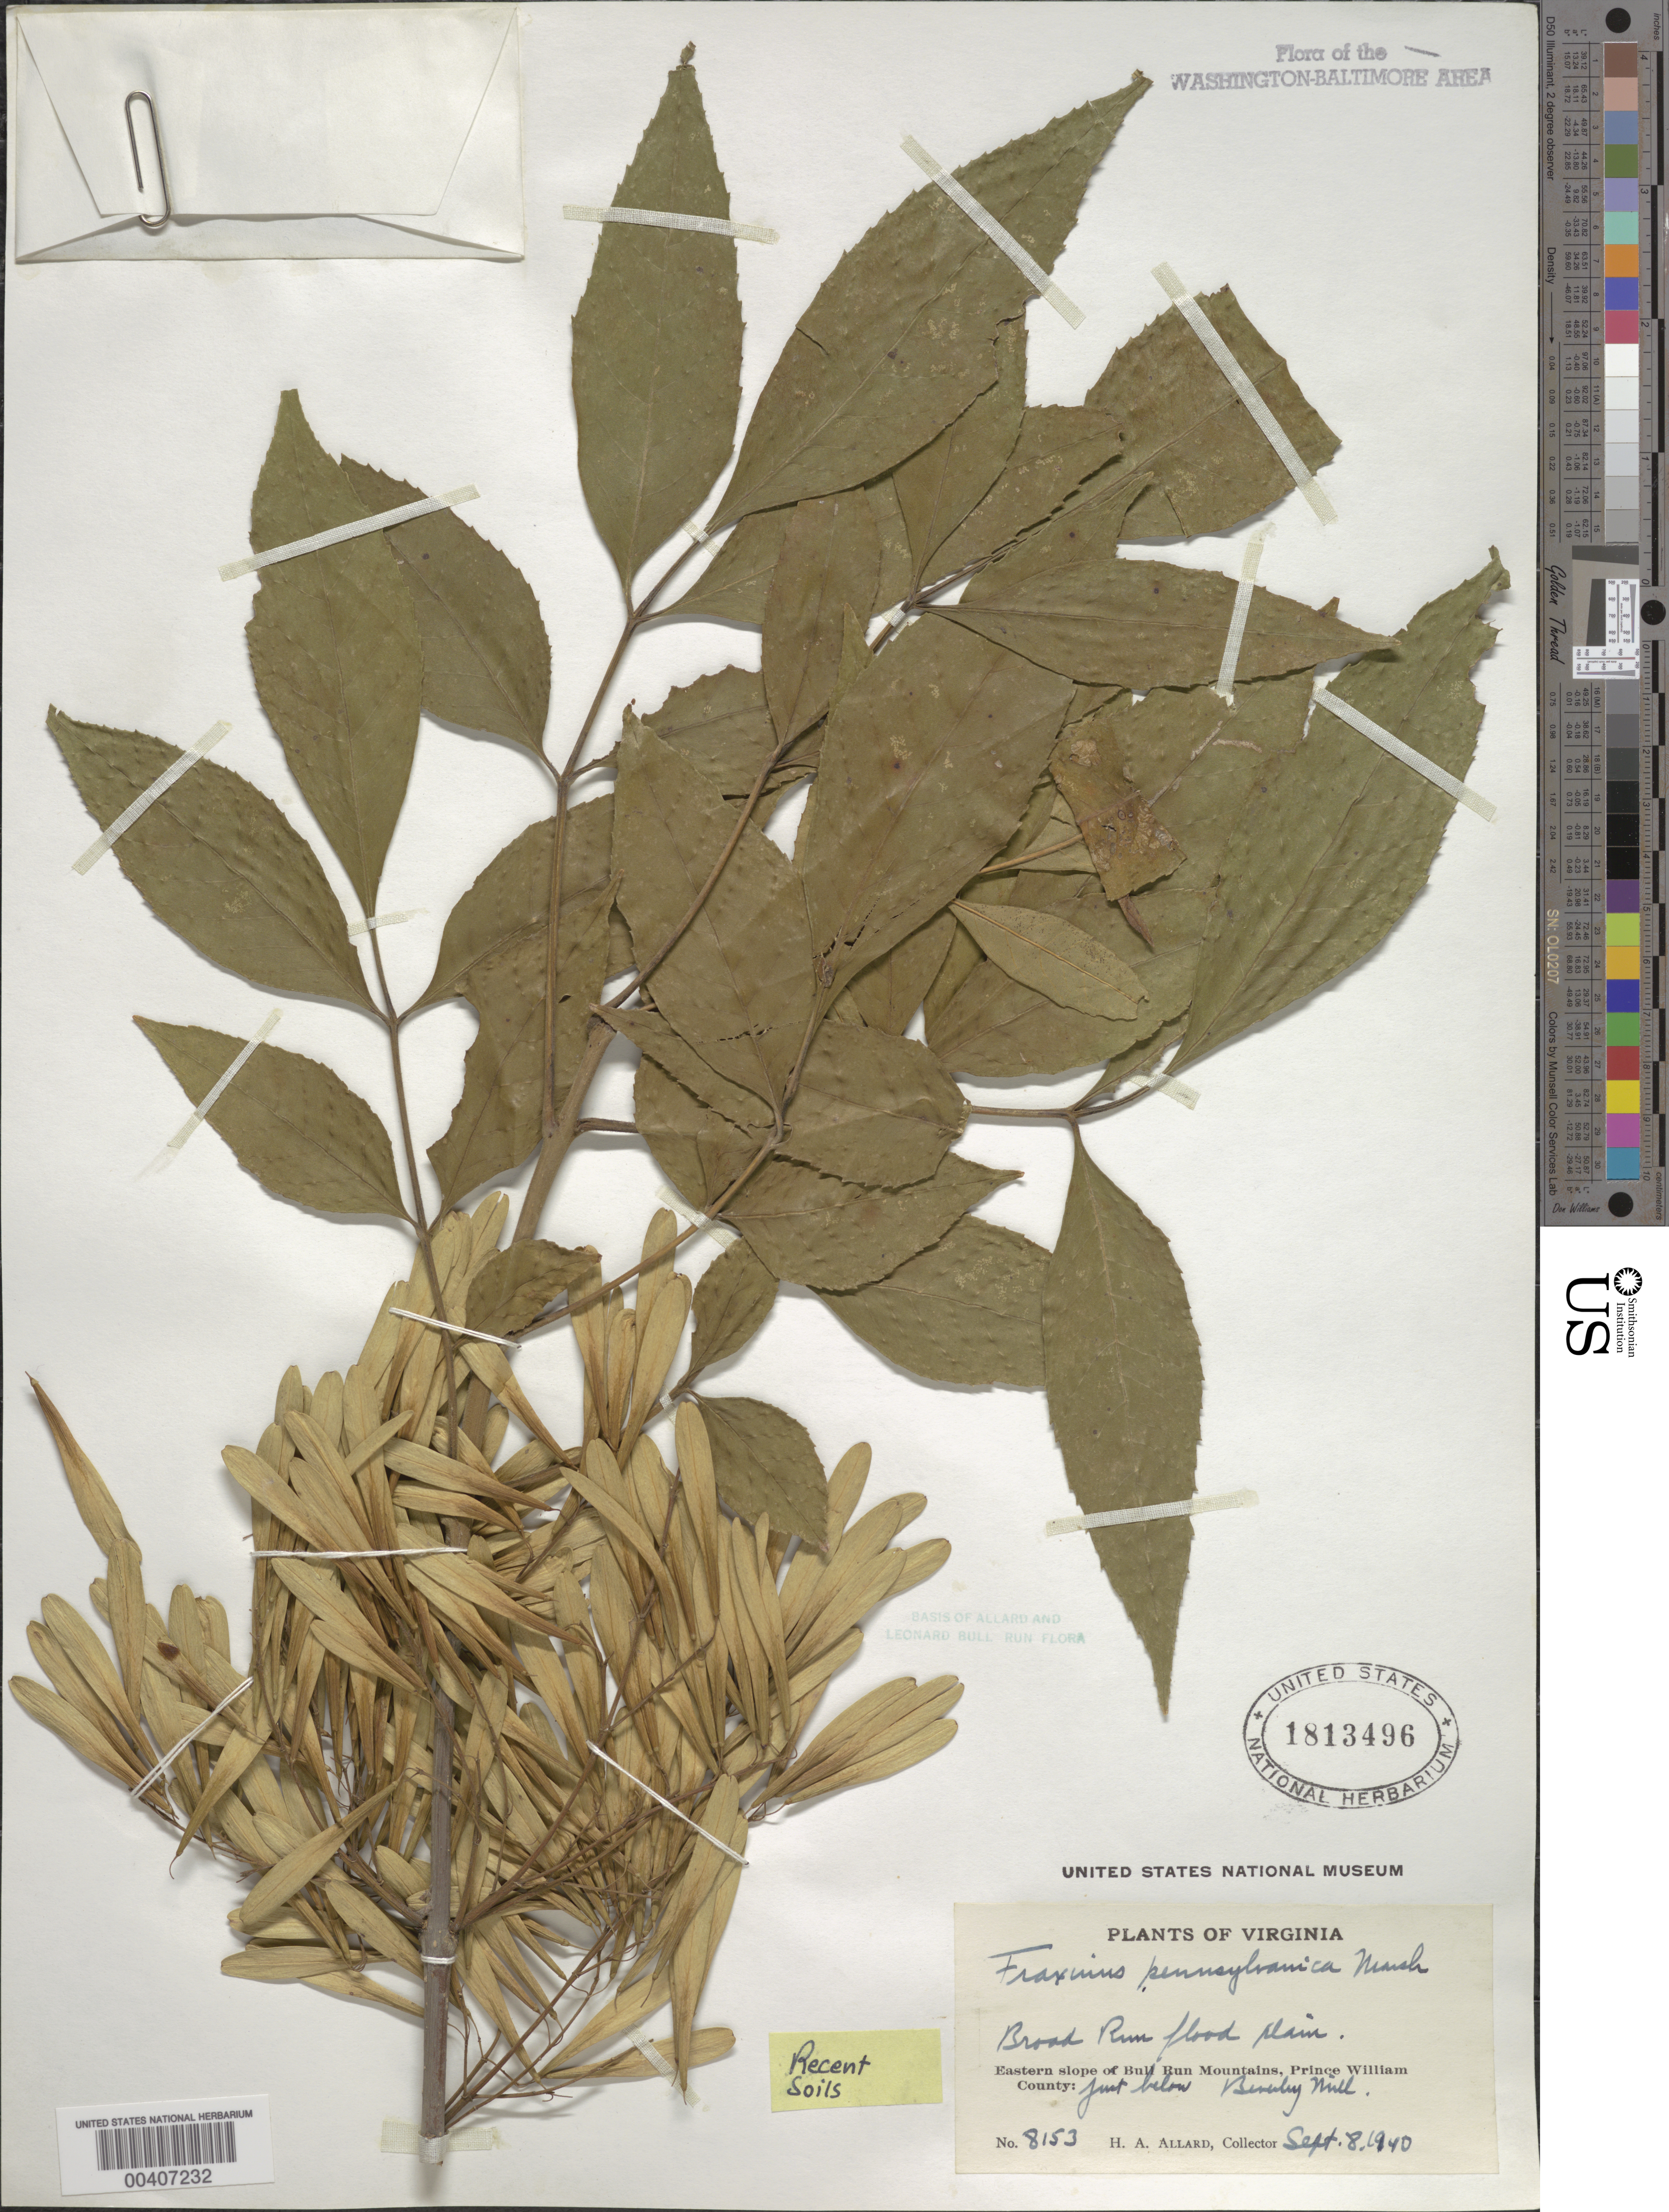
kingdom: Plantae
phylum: Tracheophyta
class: Magnoliopsida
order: Lamiales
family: Oleaceae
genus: Fraxinus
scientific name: Fraxinus pennsylvanica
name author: Marshall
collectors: H. A. Allard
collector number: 8153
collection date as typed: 08 Sep 1940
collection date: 1940-09-08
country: United States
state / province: Virginia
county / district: Prince William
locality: Broad Run below Beverley Mill, western slope of Bull Run Mts.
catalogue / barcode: US 1813496